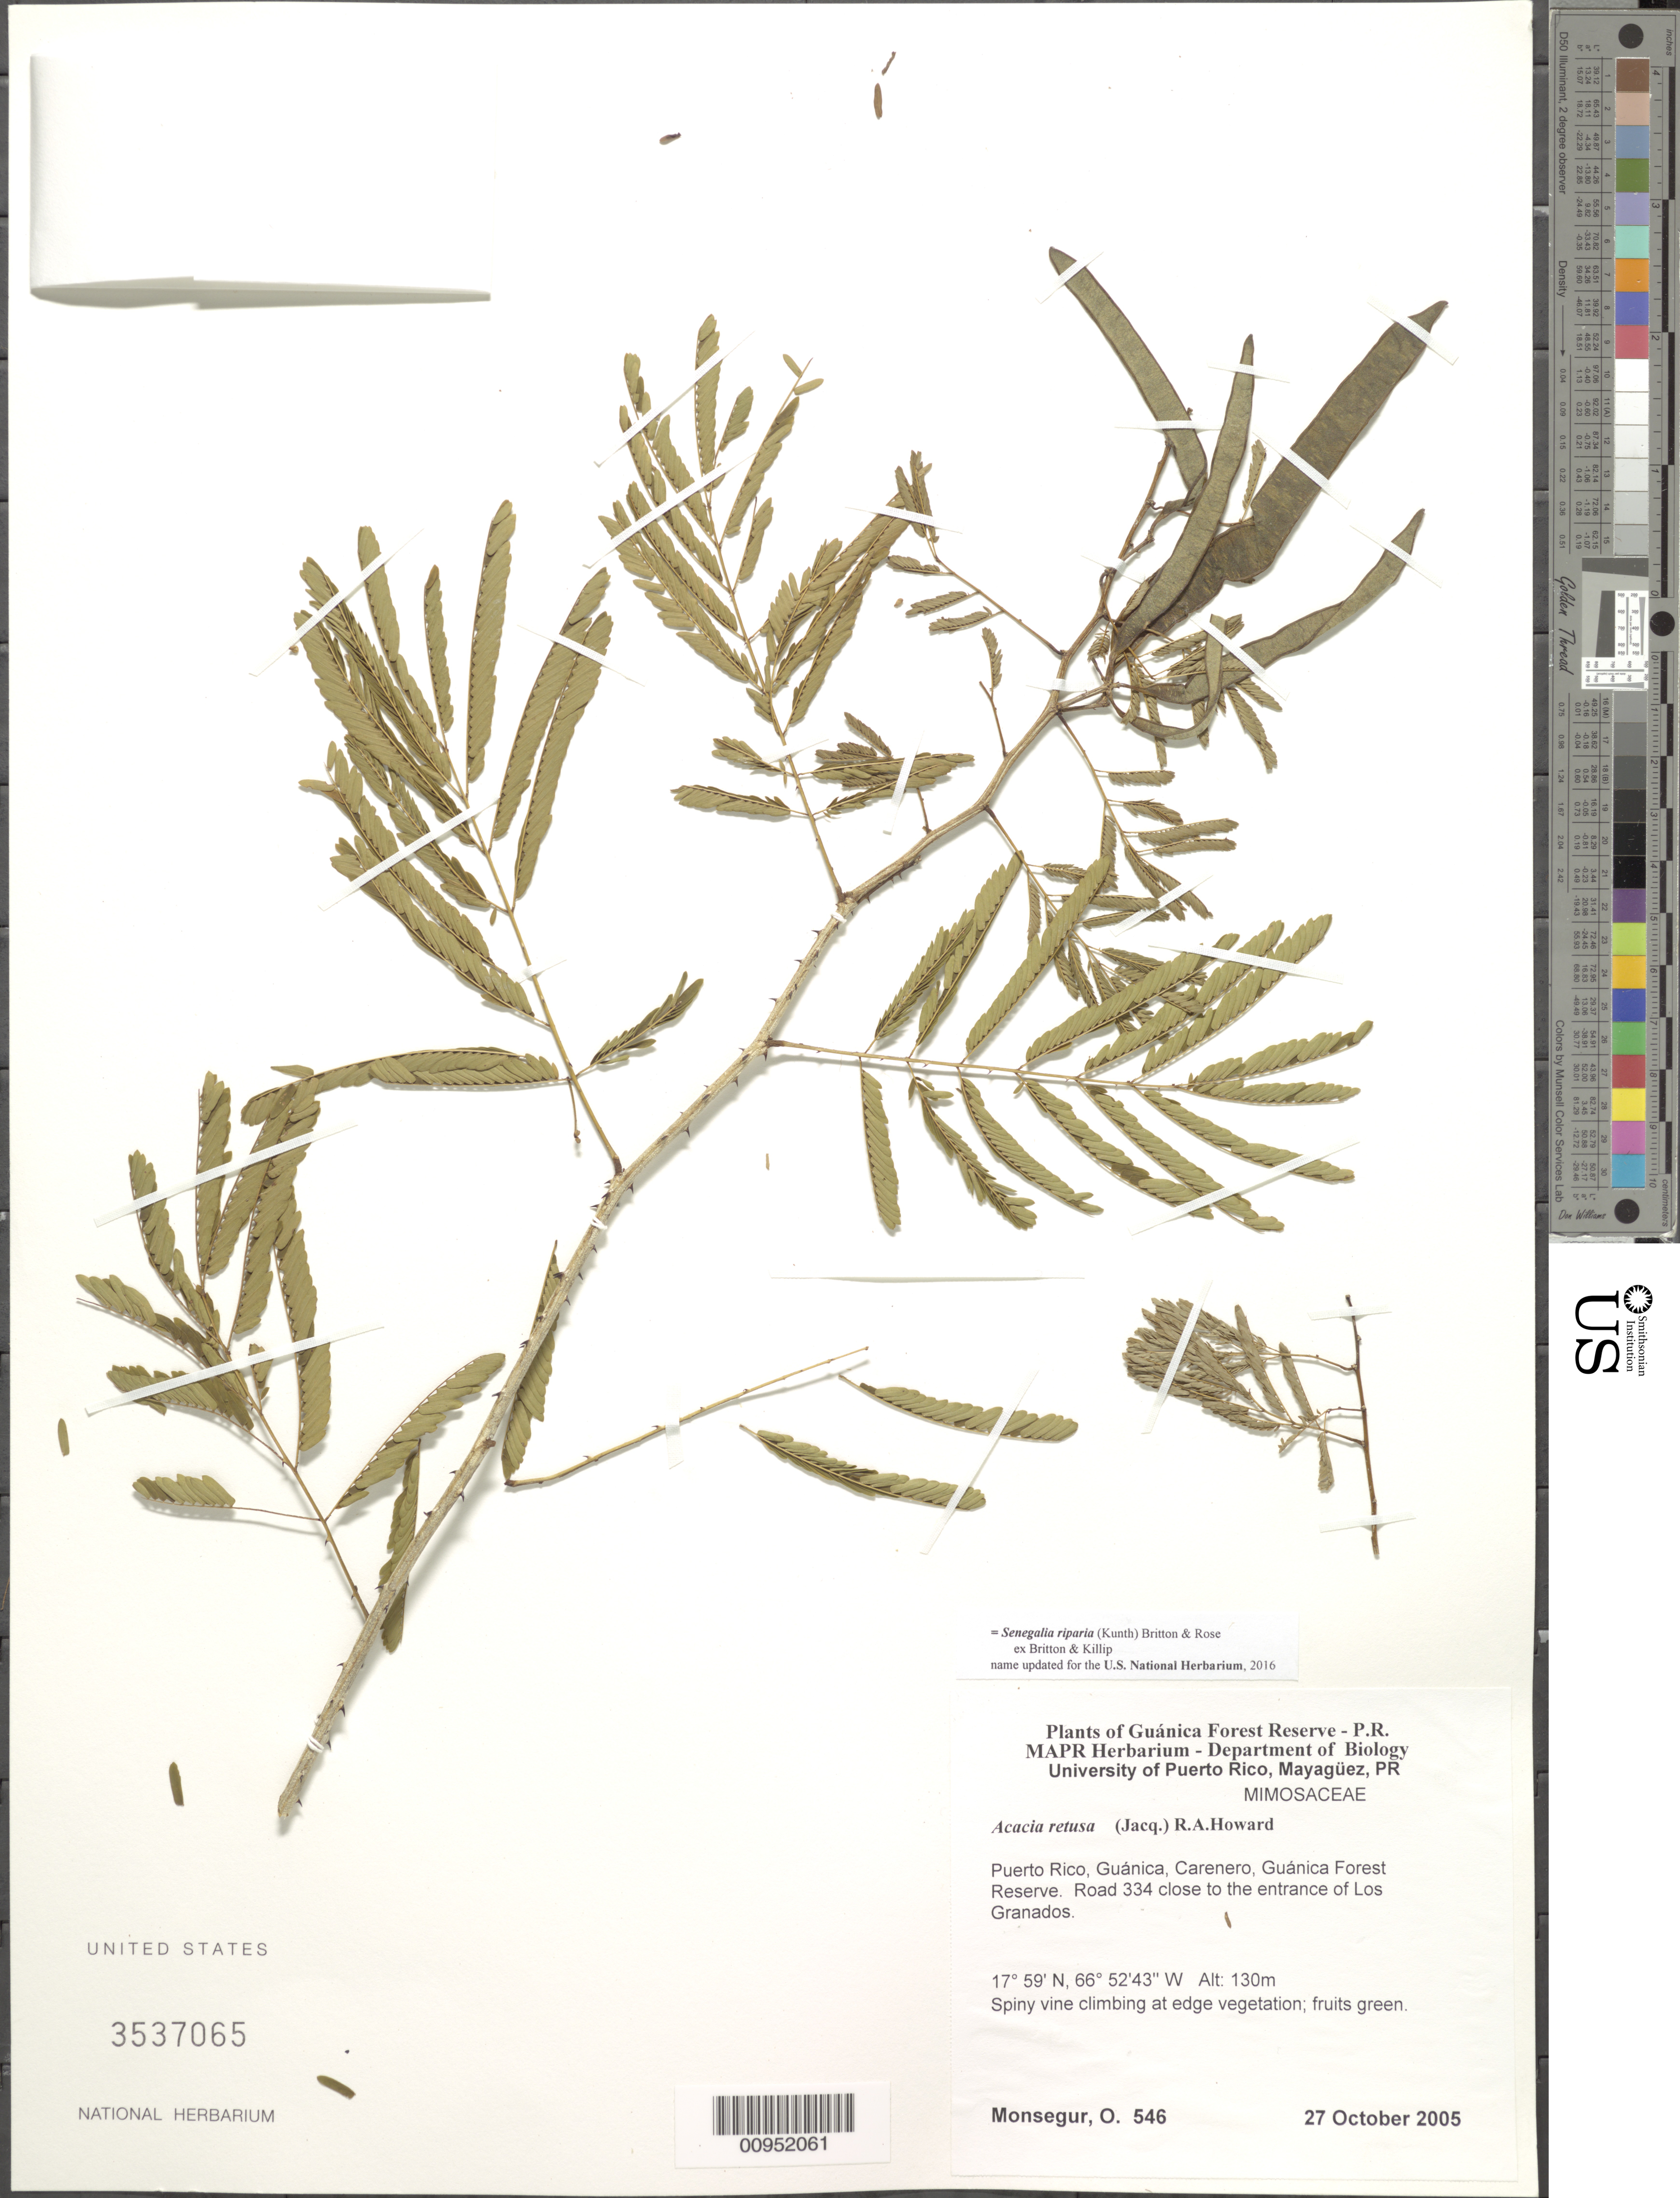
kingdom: Plantae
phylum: Tracheophyta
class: Magnoliopsida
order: Fabales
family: Fabaceae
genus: Senegalia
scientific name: Senegalia riparia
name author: (Kunth) Britton & Rose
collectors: O. Monsegur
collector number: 546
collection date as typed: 27 Oct 2005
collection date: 2005-10-27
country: Puerto Rico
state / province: Guánica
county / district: Carenero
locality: Guánica Forest Reserve. Road 334 close to the entrance of Los Granados.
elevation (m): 130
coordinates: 17.59004, 66.52427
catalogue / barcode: US 3537065